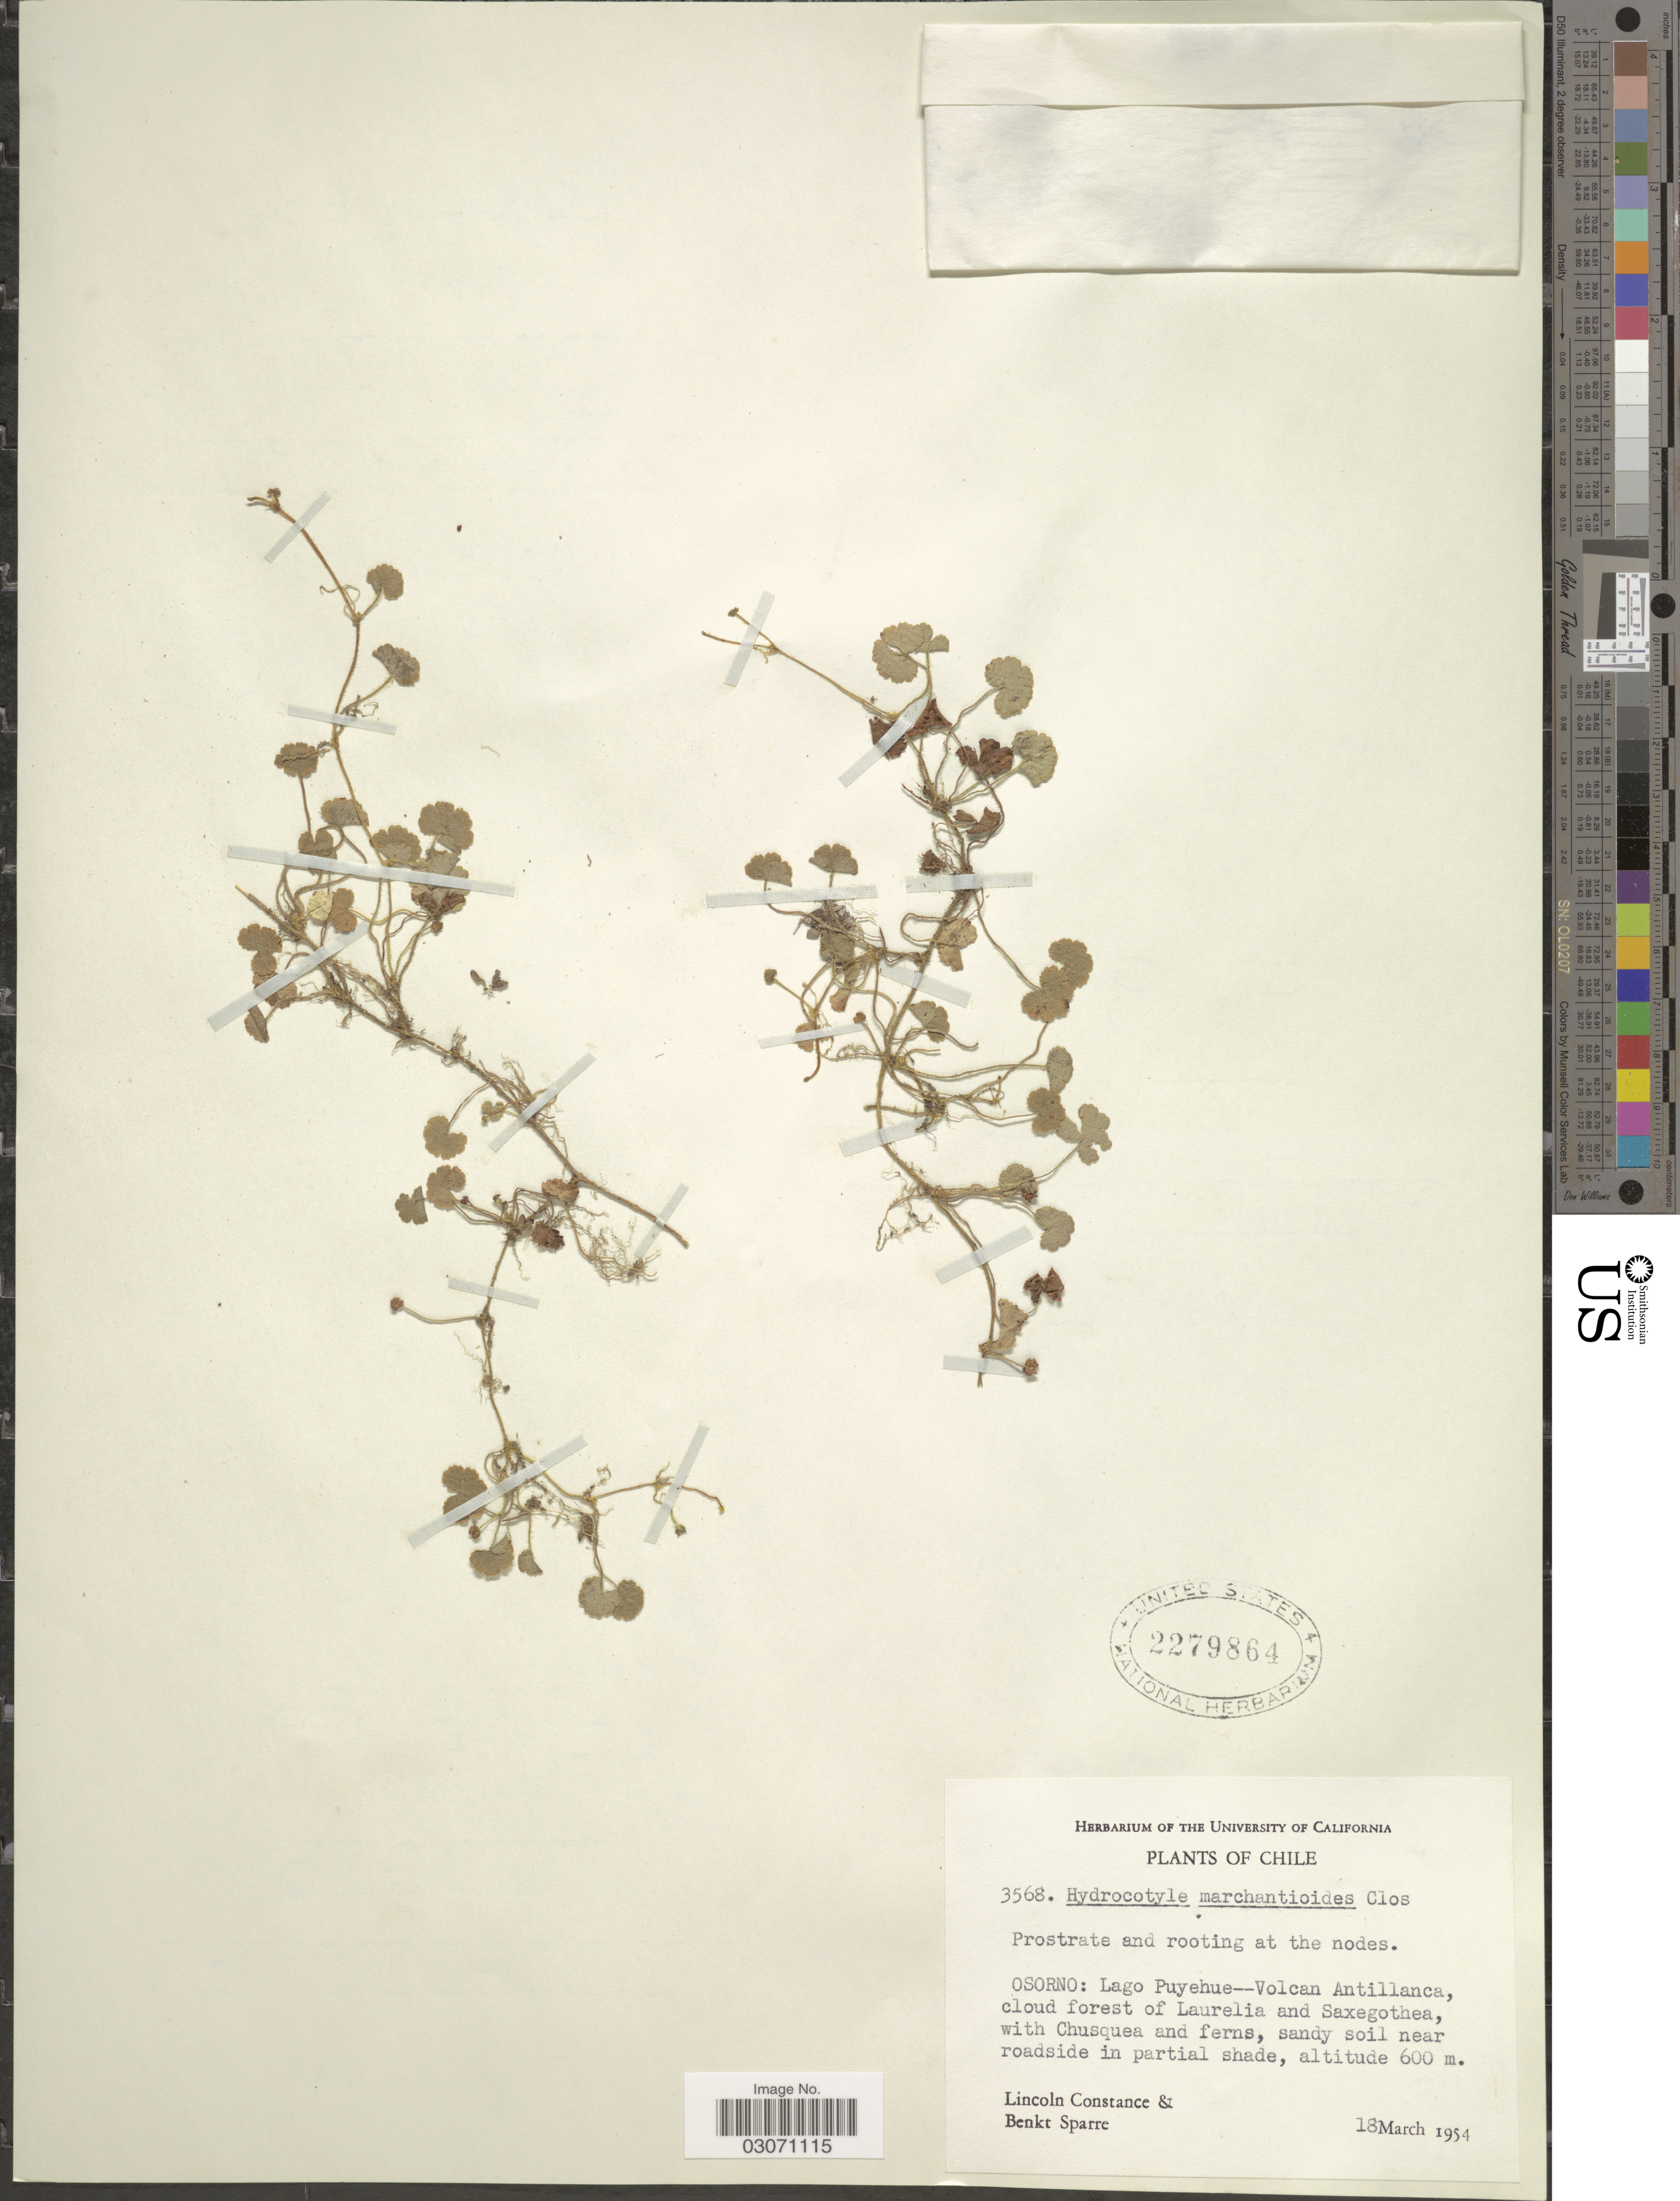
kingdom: Plantae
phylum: Tracheophyta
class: Magnoliopsida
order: Apiales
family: Araliaceae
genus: Hydrocotyle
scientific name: Hydrocotyle marchantioides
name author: Clos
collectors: L. Constance & B. Sparre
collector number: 3568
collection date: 1954-03-18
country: Chile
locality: Osorno: Lago Puyehue--Volcan Antillanca, cloud forest of Laurelia and Saxegothea.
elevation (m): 600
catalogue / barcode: US 2279864